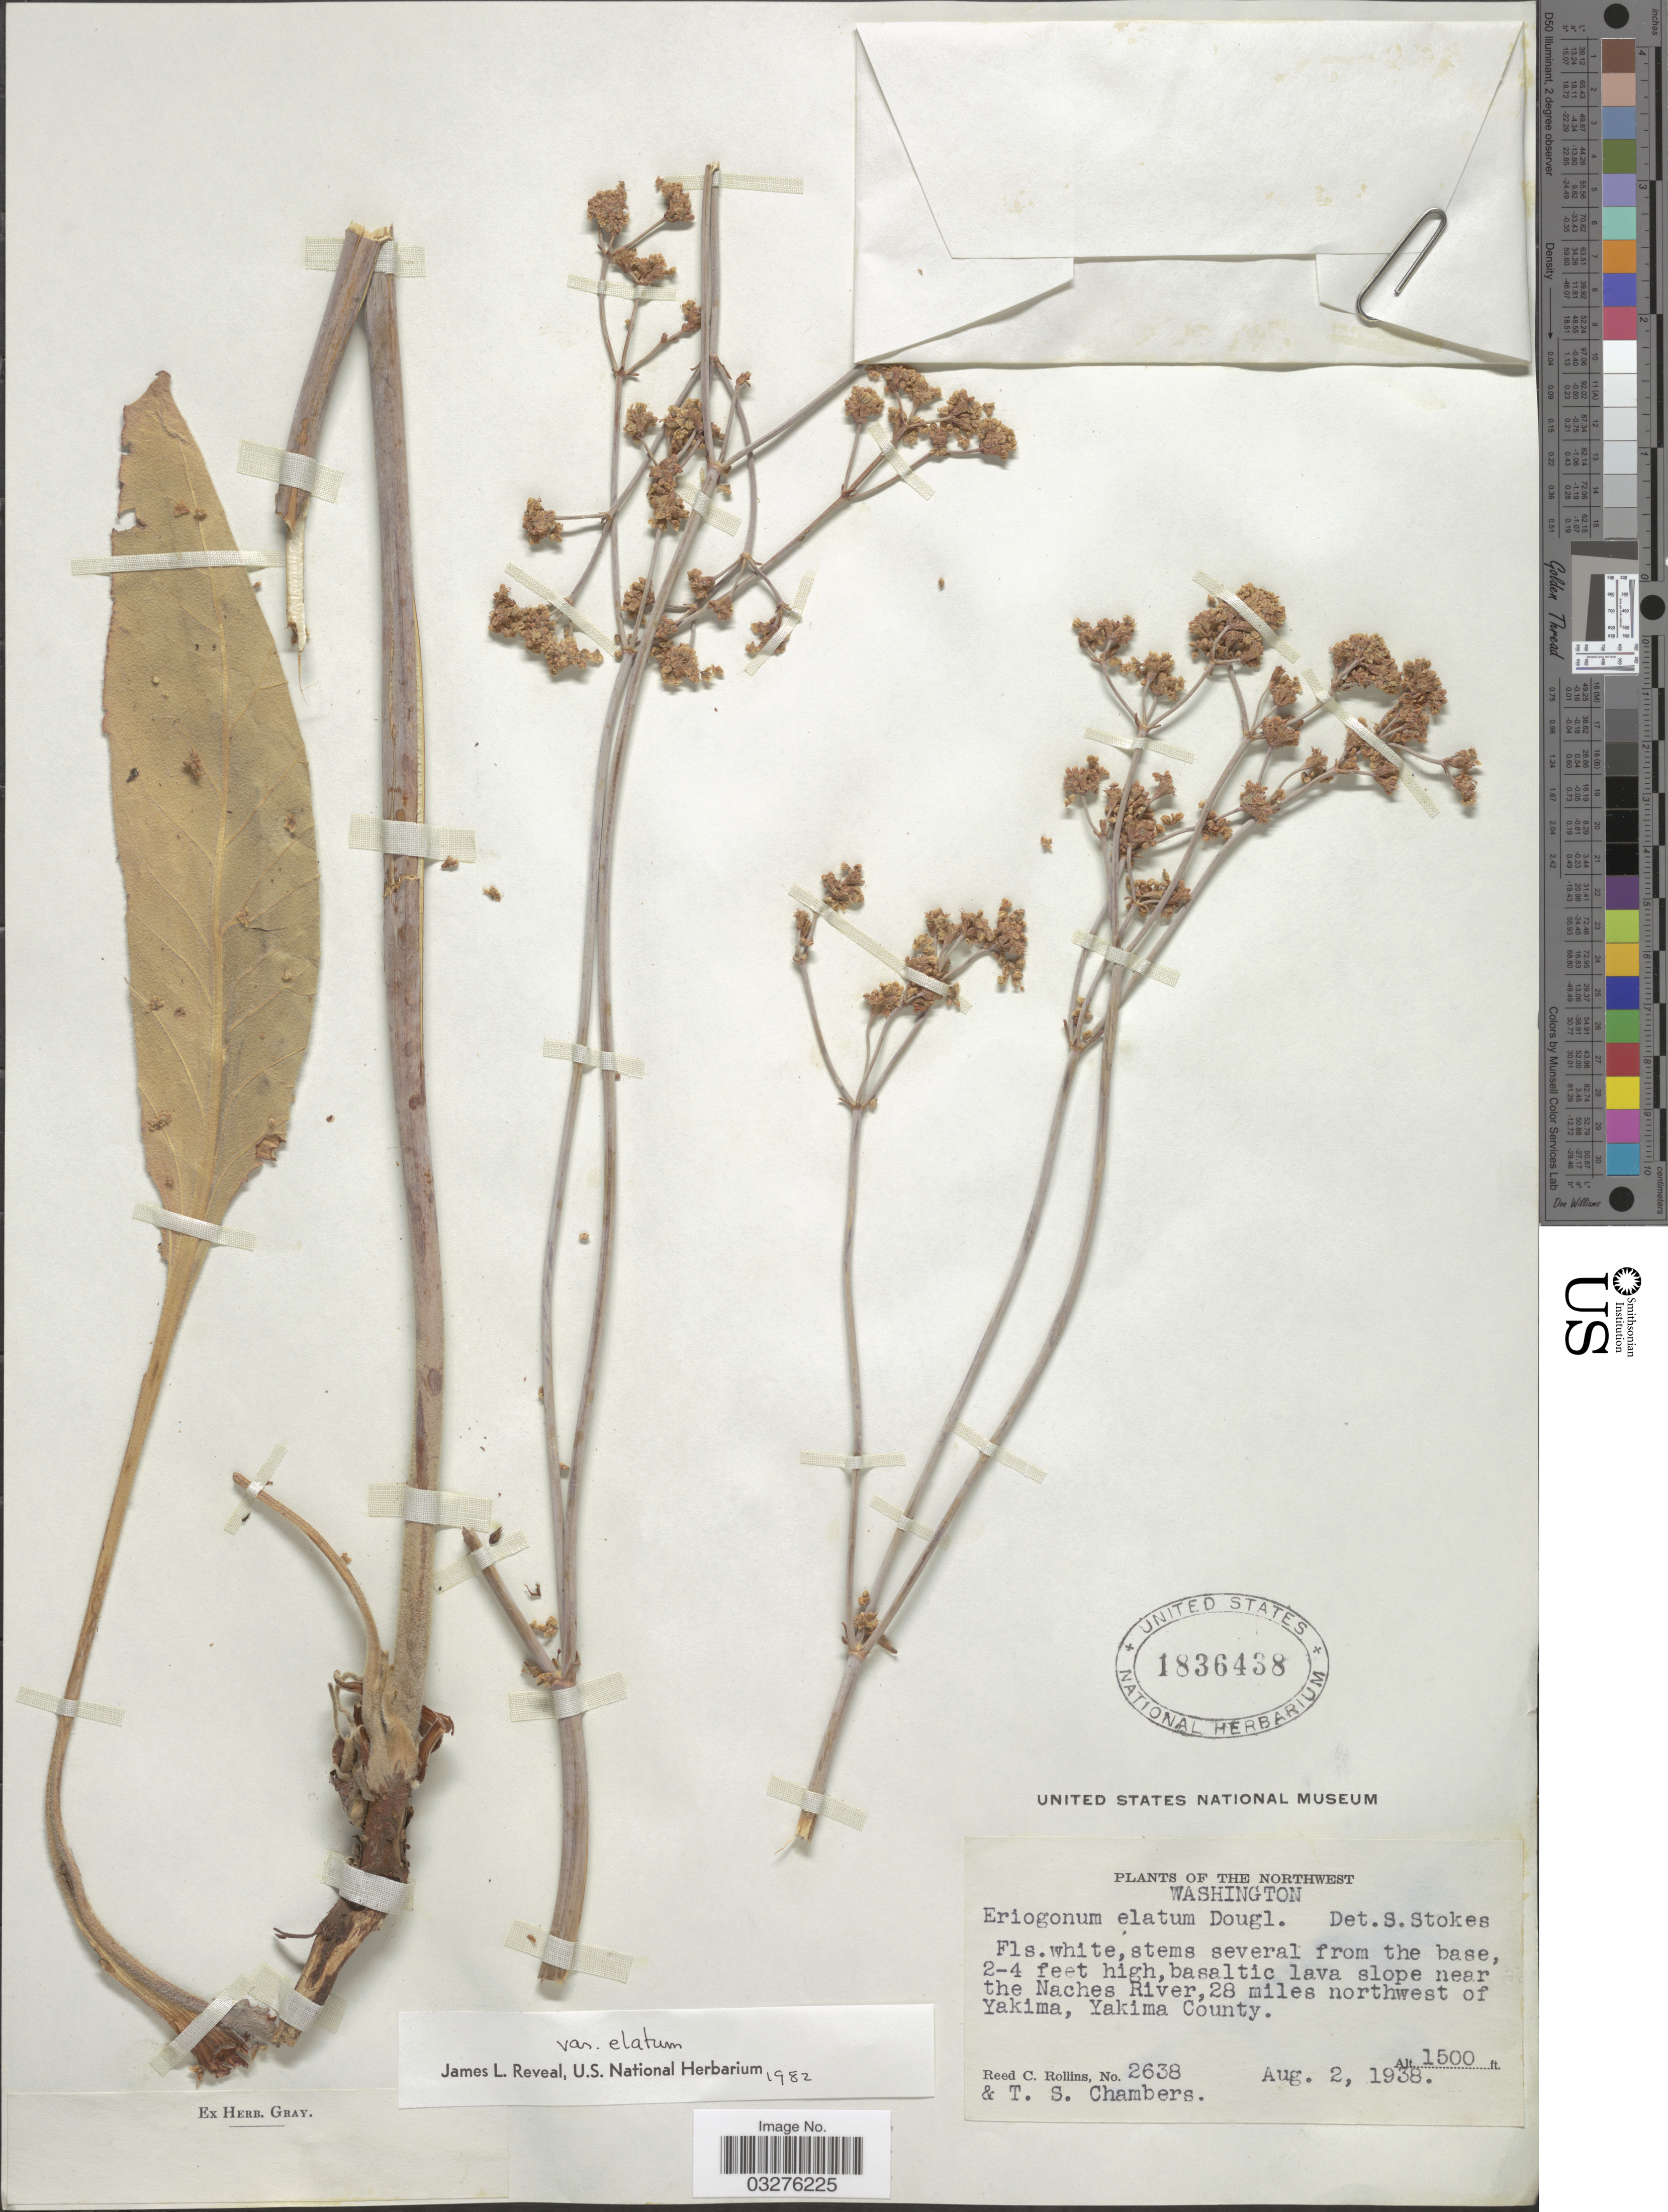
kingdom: Plantae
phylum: Tracheophyta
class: Magnoliopsida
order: Caryophyllales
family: Polygonaceae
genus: Eriogonum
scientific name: Eriogonum elatum var. elatum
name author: Douglas ex Benth.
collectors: R. C. Rollins & T. Chambers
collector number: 2638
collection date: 1938-08-02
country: United States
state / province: Washington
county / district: Yakima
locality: The Northwest Washington, basaltic lava slope near the Naches River, 28 miles northwest of Yakima, Yakima County.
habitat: balsaltic lava slope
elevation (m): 457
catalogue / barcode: US 1836438